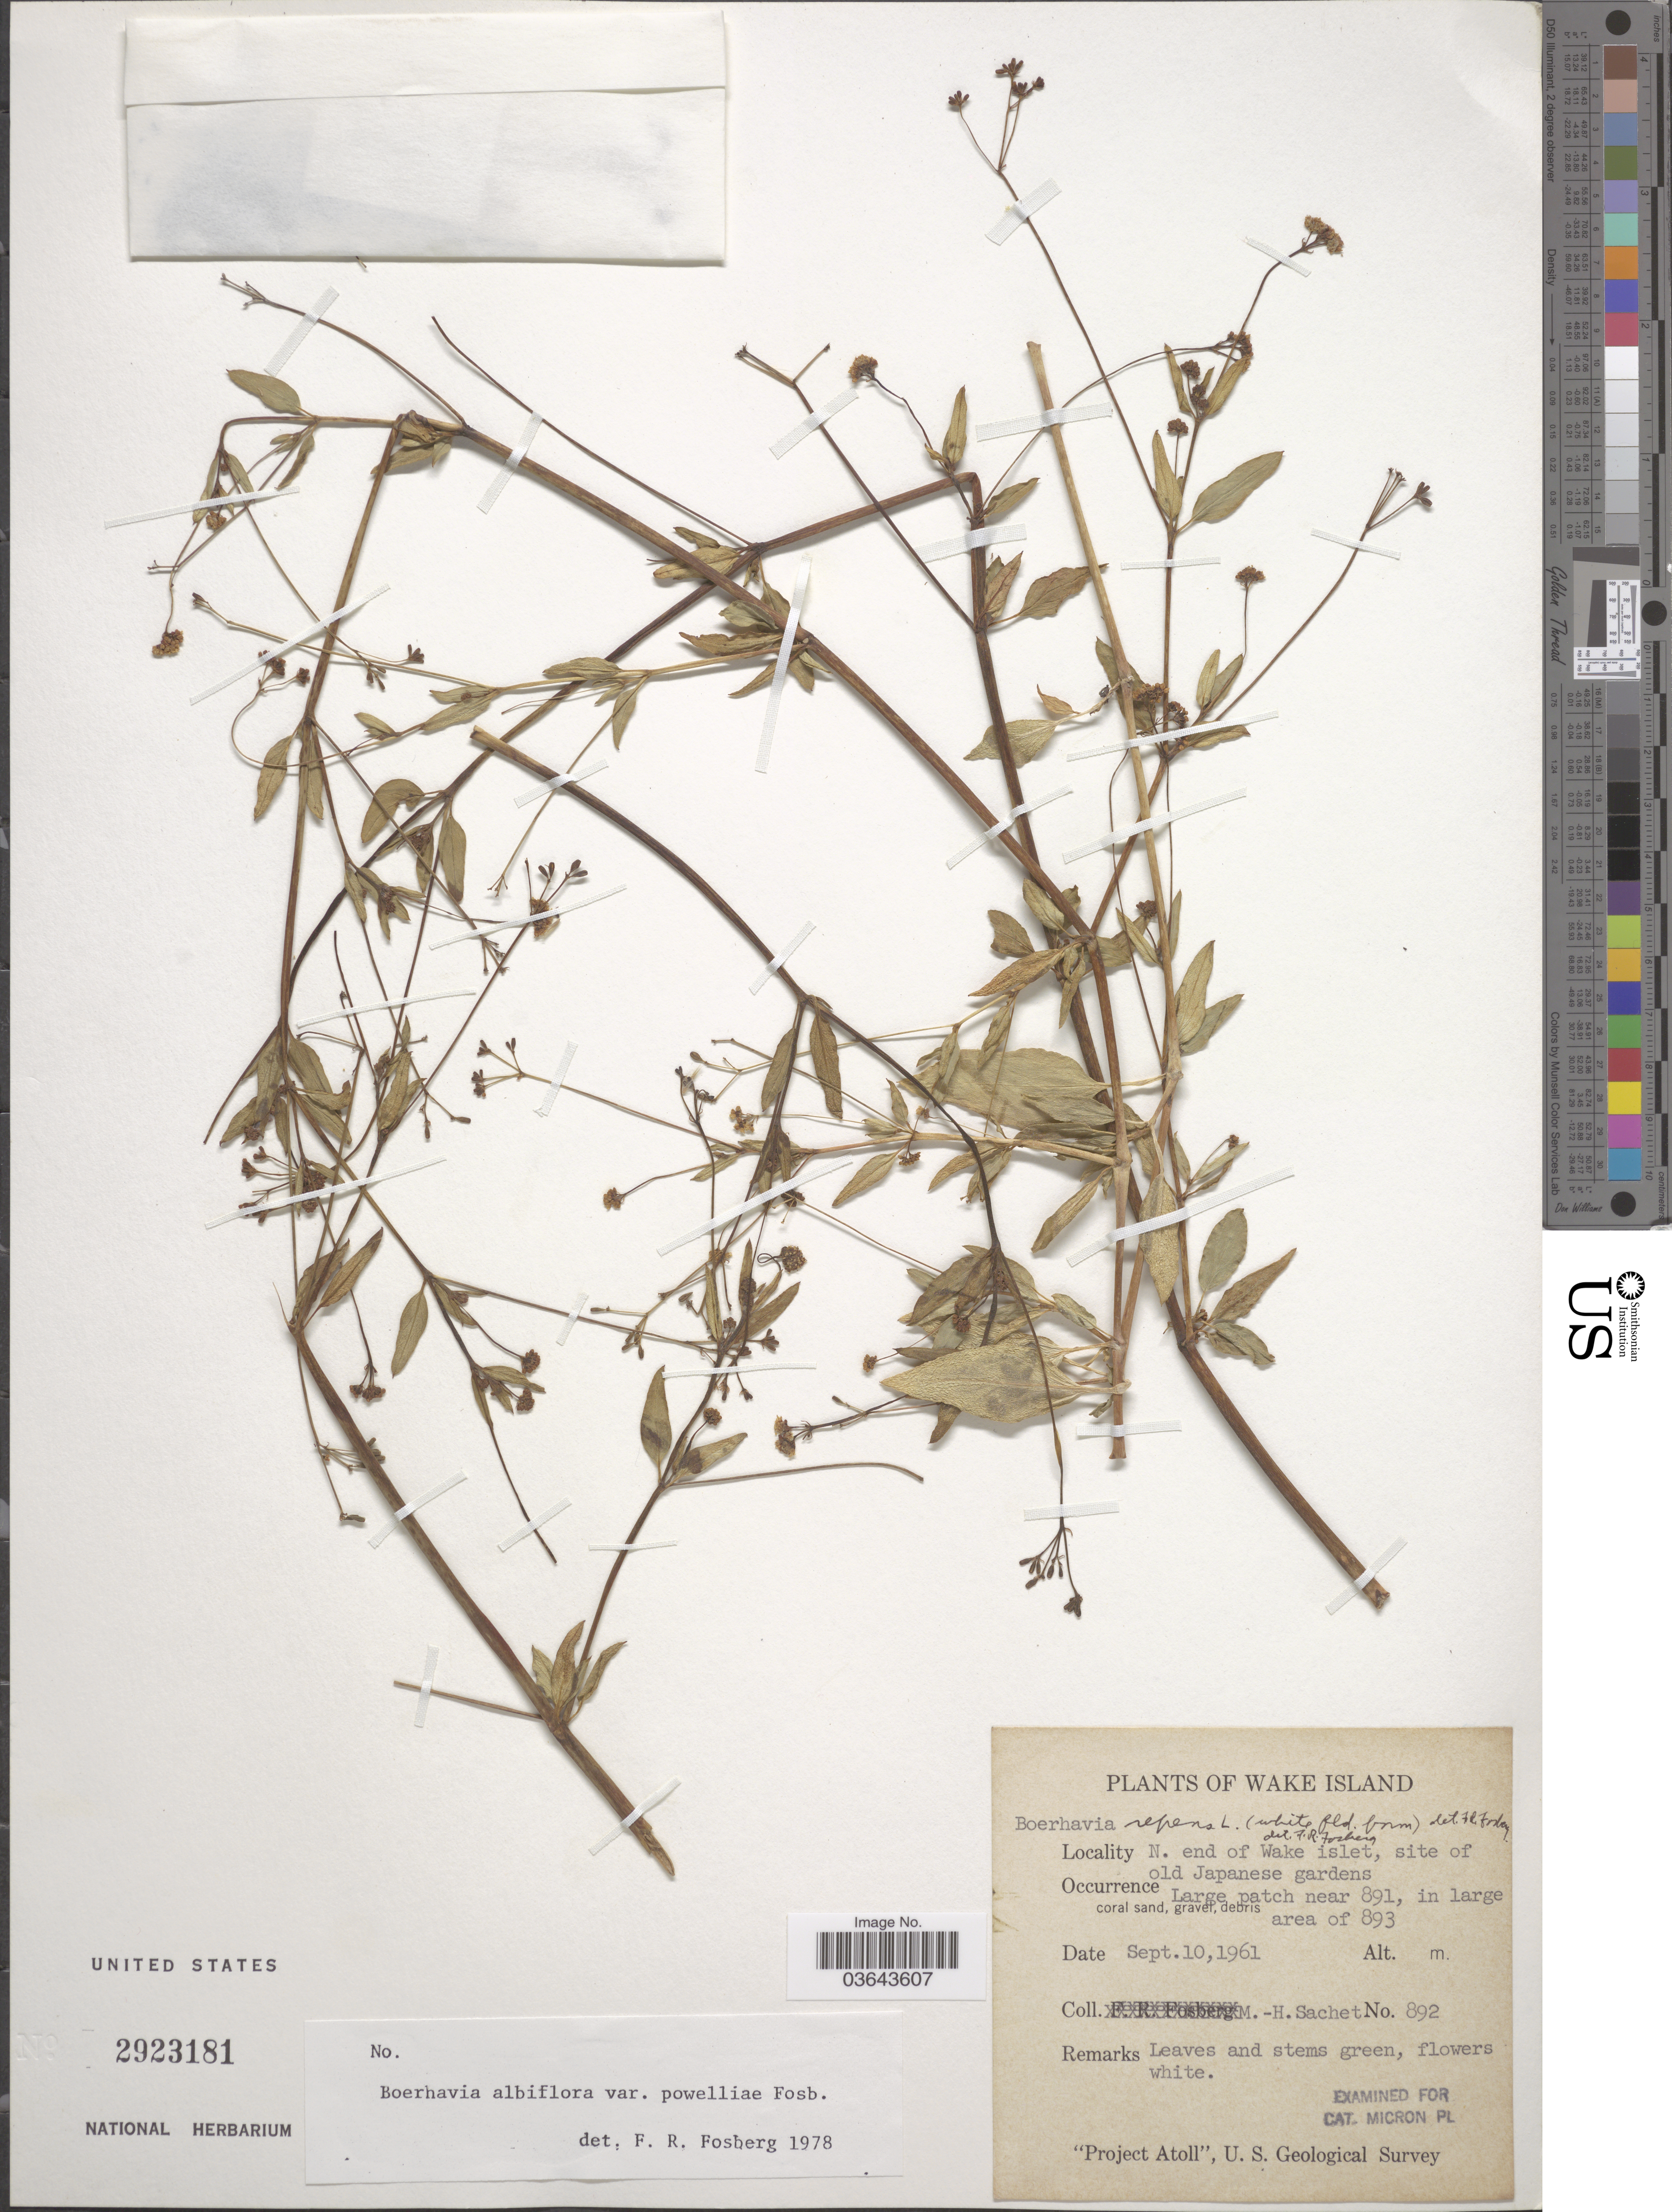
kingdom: Plantae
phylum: Tracheophyta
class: Magnoliopsida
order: Caryophyllales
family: Nyctaginaceae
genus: Boerhavia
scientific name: Boerhavia albiflora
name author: Fosberg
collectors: M.-H. Sachet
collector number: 892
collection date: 1961-09-10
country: U.S. Administered Pacific Islands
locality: Wake Island. N. end of Wake Islet, site of old Japanese gardens.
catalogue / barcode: US 2923181